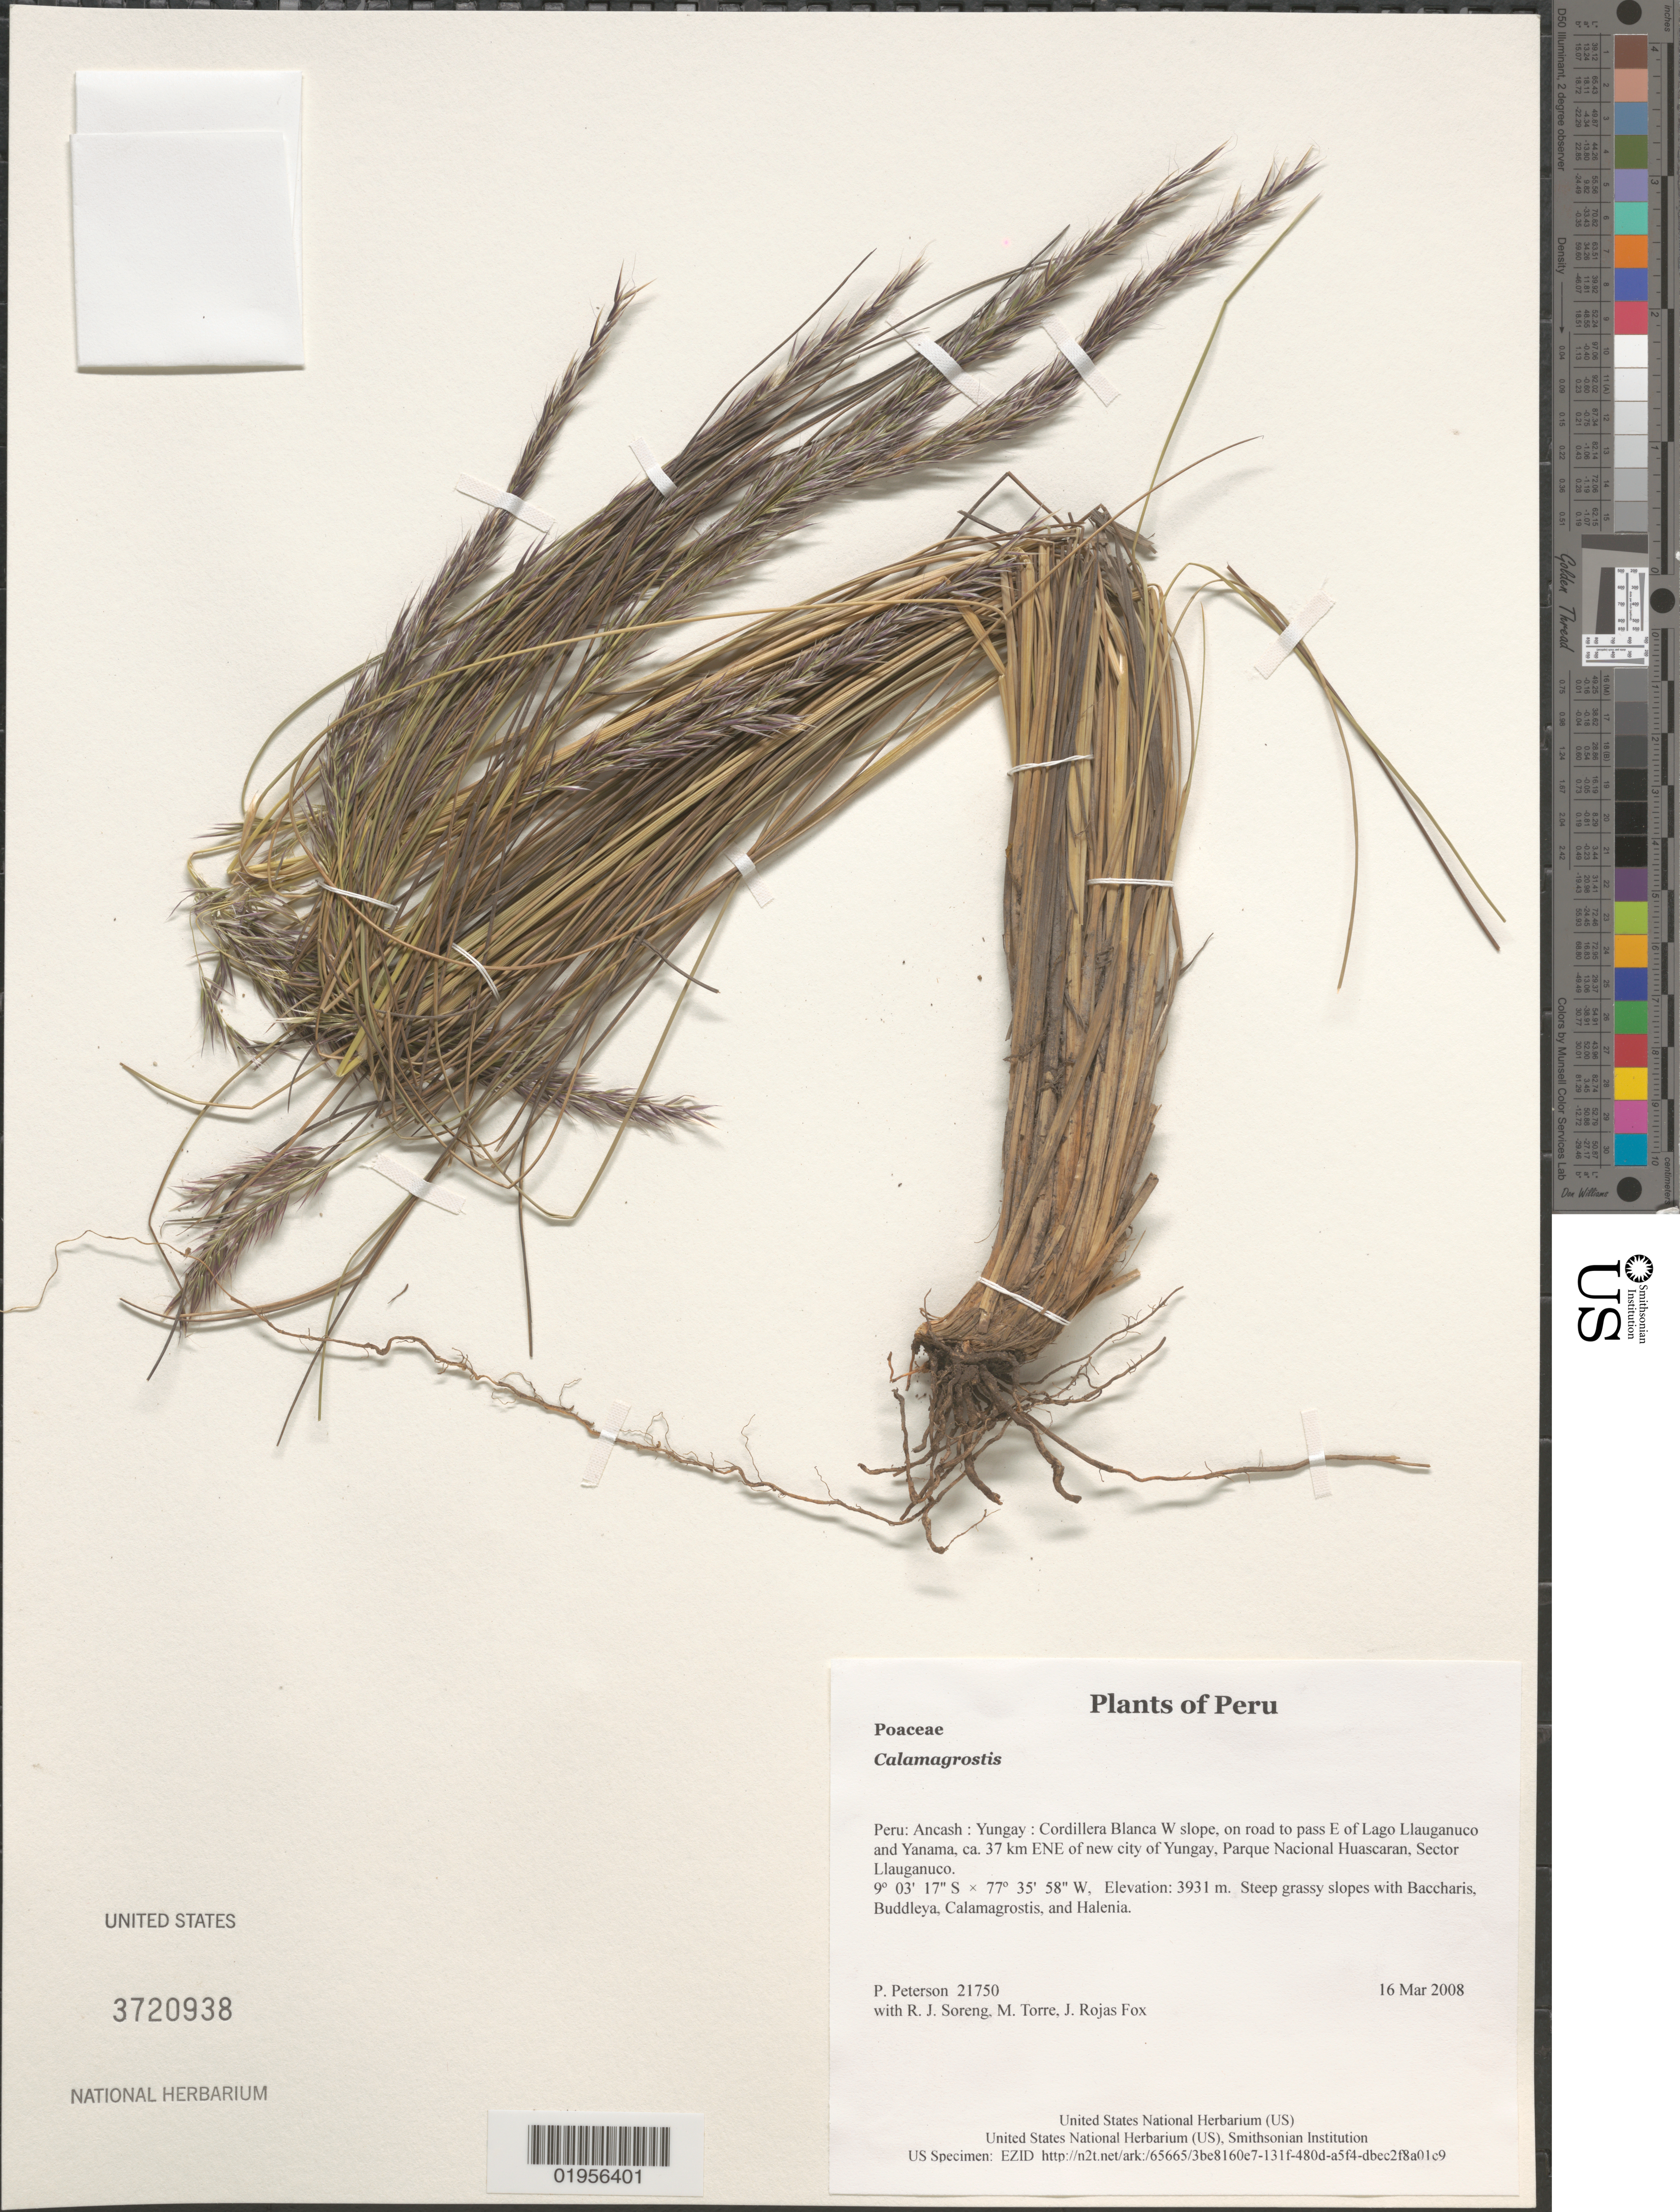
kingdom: Plantae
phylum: Tracheophyta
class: Liliopsida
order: Poales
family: Poaceae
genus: Calamagrostis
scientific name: Calamagrostis sp.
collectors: P. M. Peterson, R. J. Soreng, M. Torre & J. Rojas Fox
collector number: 21750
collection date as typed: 16 Mar 2008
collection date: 2008-03-16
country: Peru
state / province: Ancash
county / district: Yungay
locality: Cordillera Blanca W slope, on road to pass E of Lago Llauganuco and Yanama, ca. 37 km ENE of new city of Yungay, Parque Nacional Huascaran, Sector Llauganuco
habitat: Steep grassy slopes with Baccharis, Buddleya, Calamagrostis, and Halenia.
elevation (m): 3931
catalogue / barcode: US 3720938